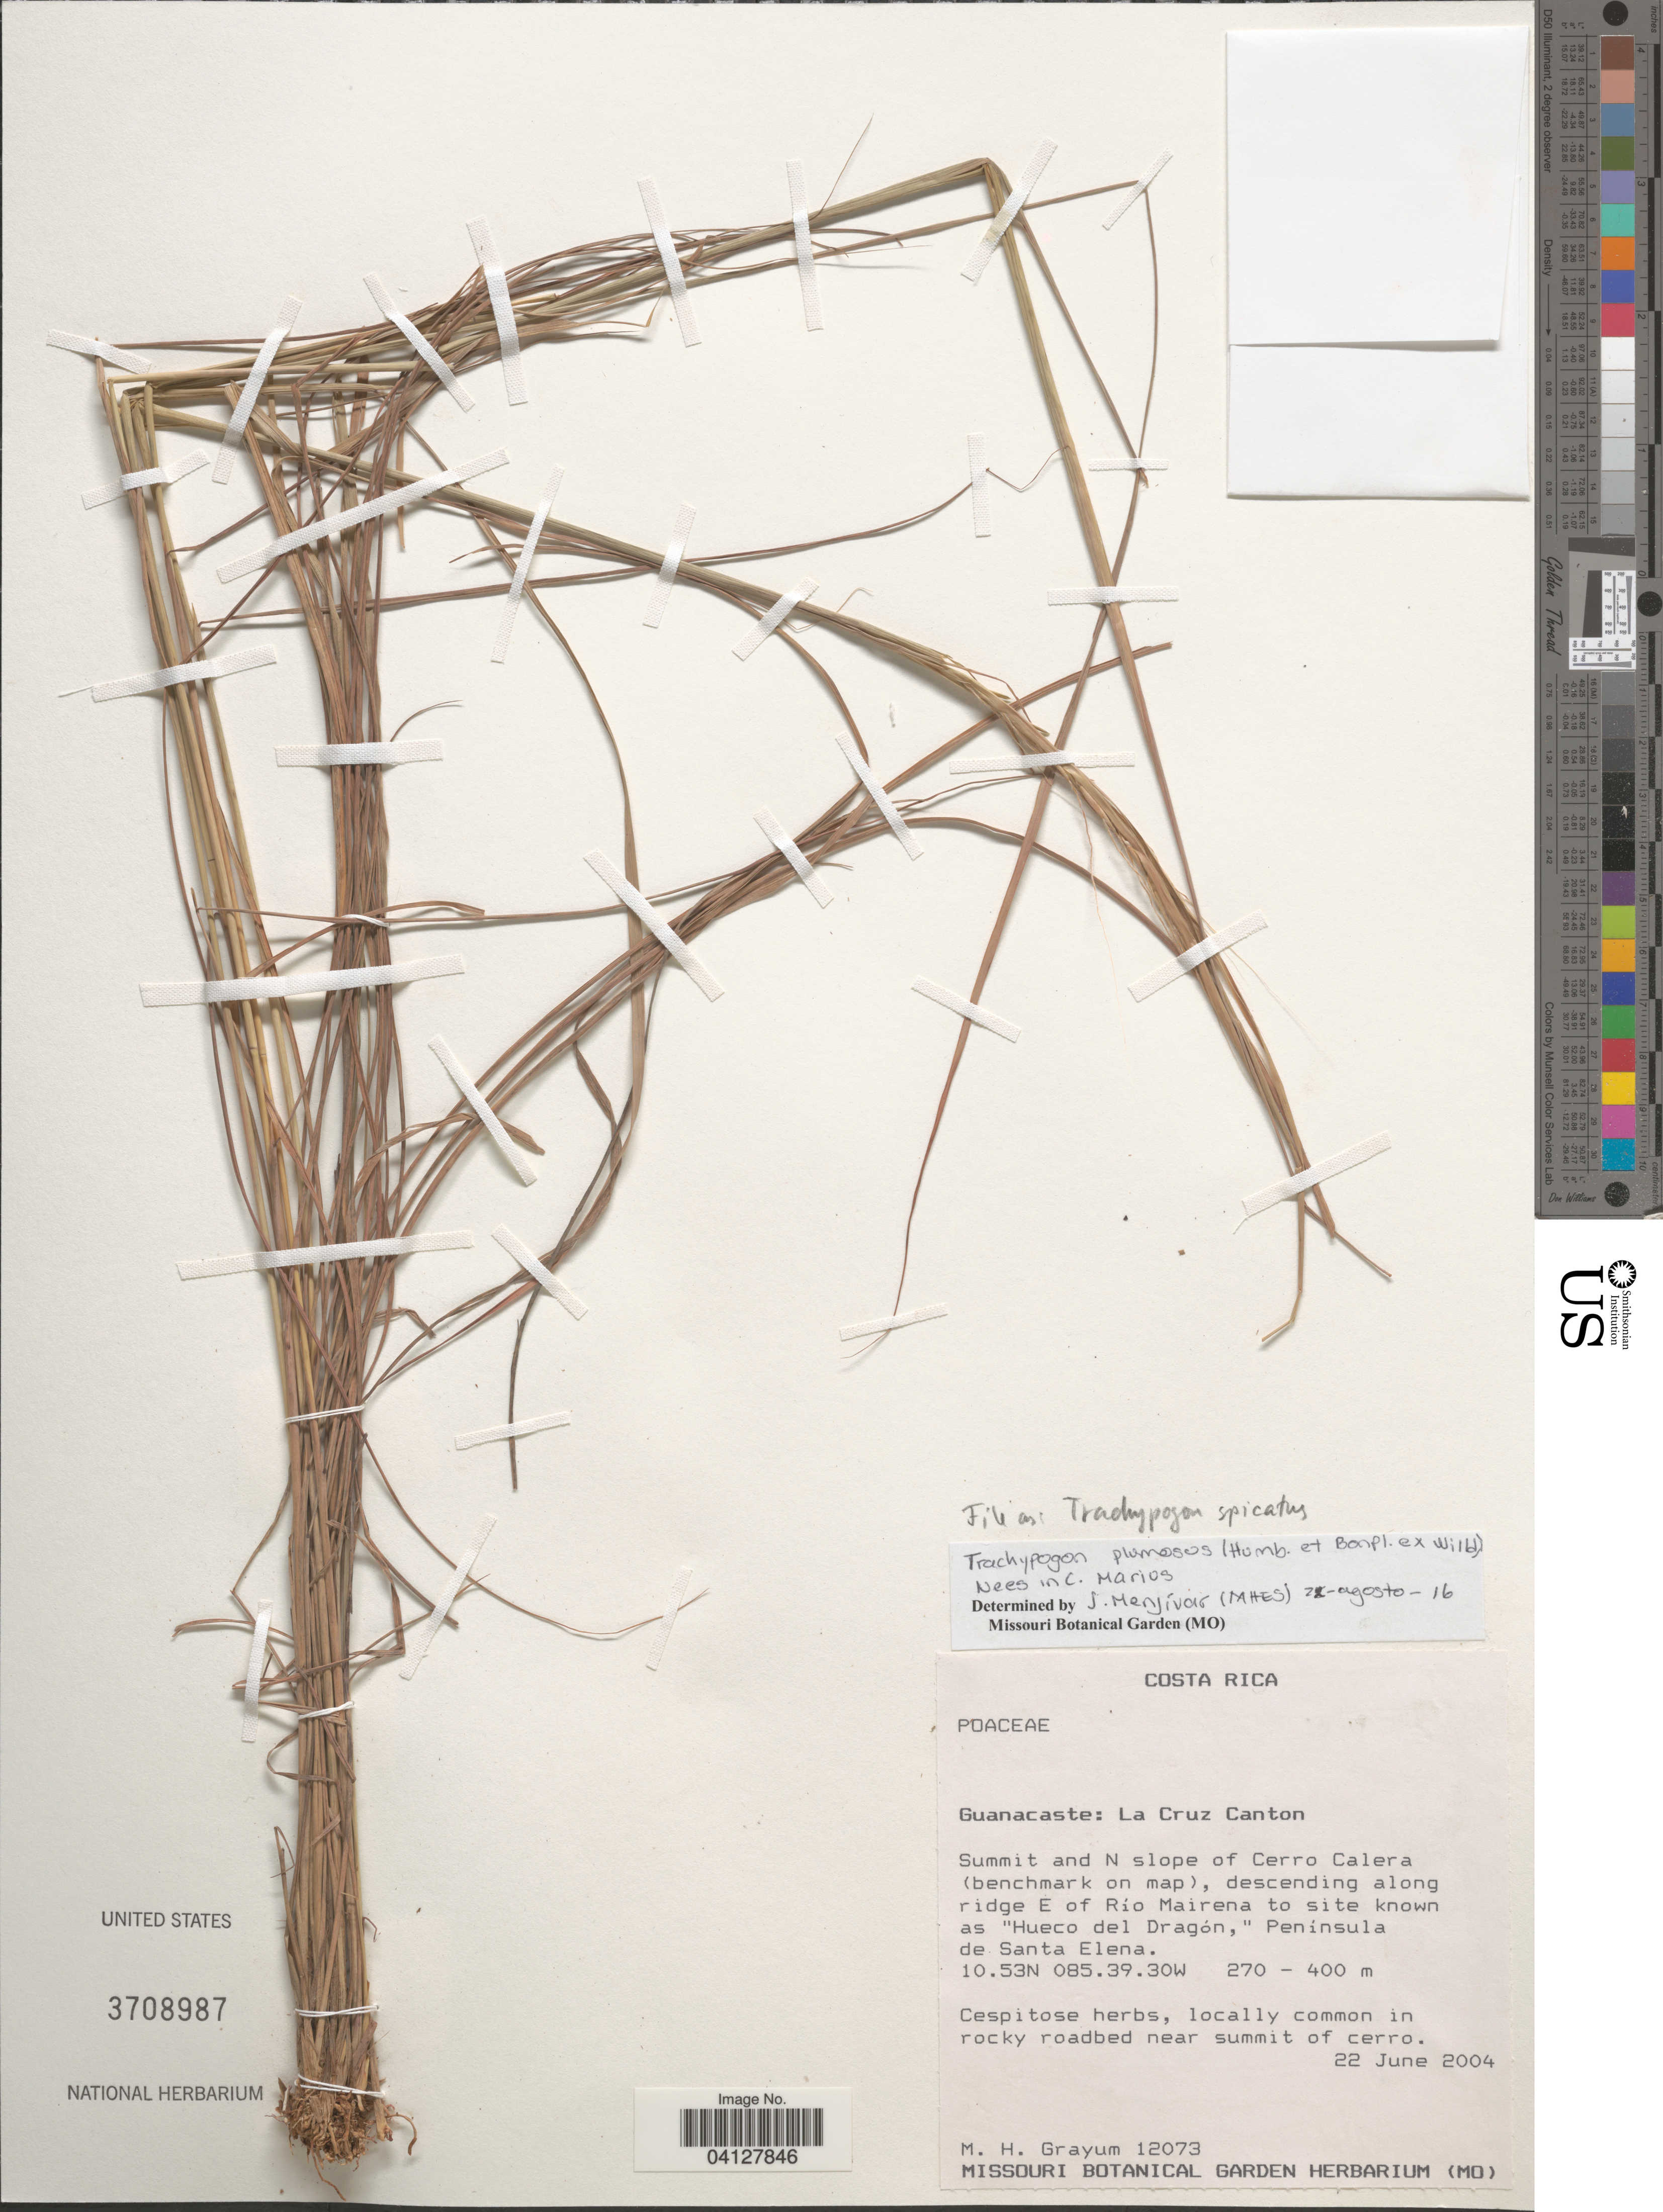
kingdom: Plantae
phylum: Tracheophyta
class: Liliopsida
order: Poales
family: Poaceae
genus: Trachypogon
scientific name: Trachypogon plumosus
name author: (Humb. & Bonpl.) Nees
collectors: M. H. Grayum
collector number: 12073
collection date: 2004-06-22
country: Costa Rica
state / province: Guanacaste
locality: La Cruz Canton. Summit and N slope of Cerro Calera (benchmark on map), descending along ridge E of Río Mairena to site known as "Hueco del Dragón," Peninsula de Santa Elena.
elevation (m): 270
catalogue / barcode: US 3708987